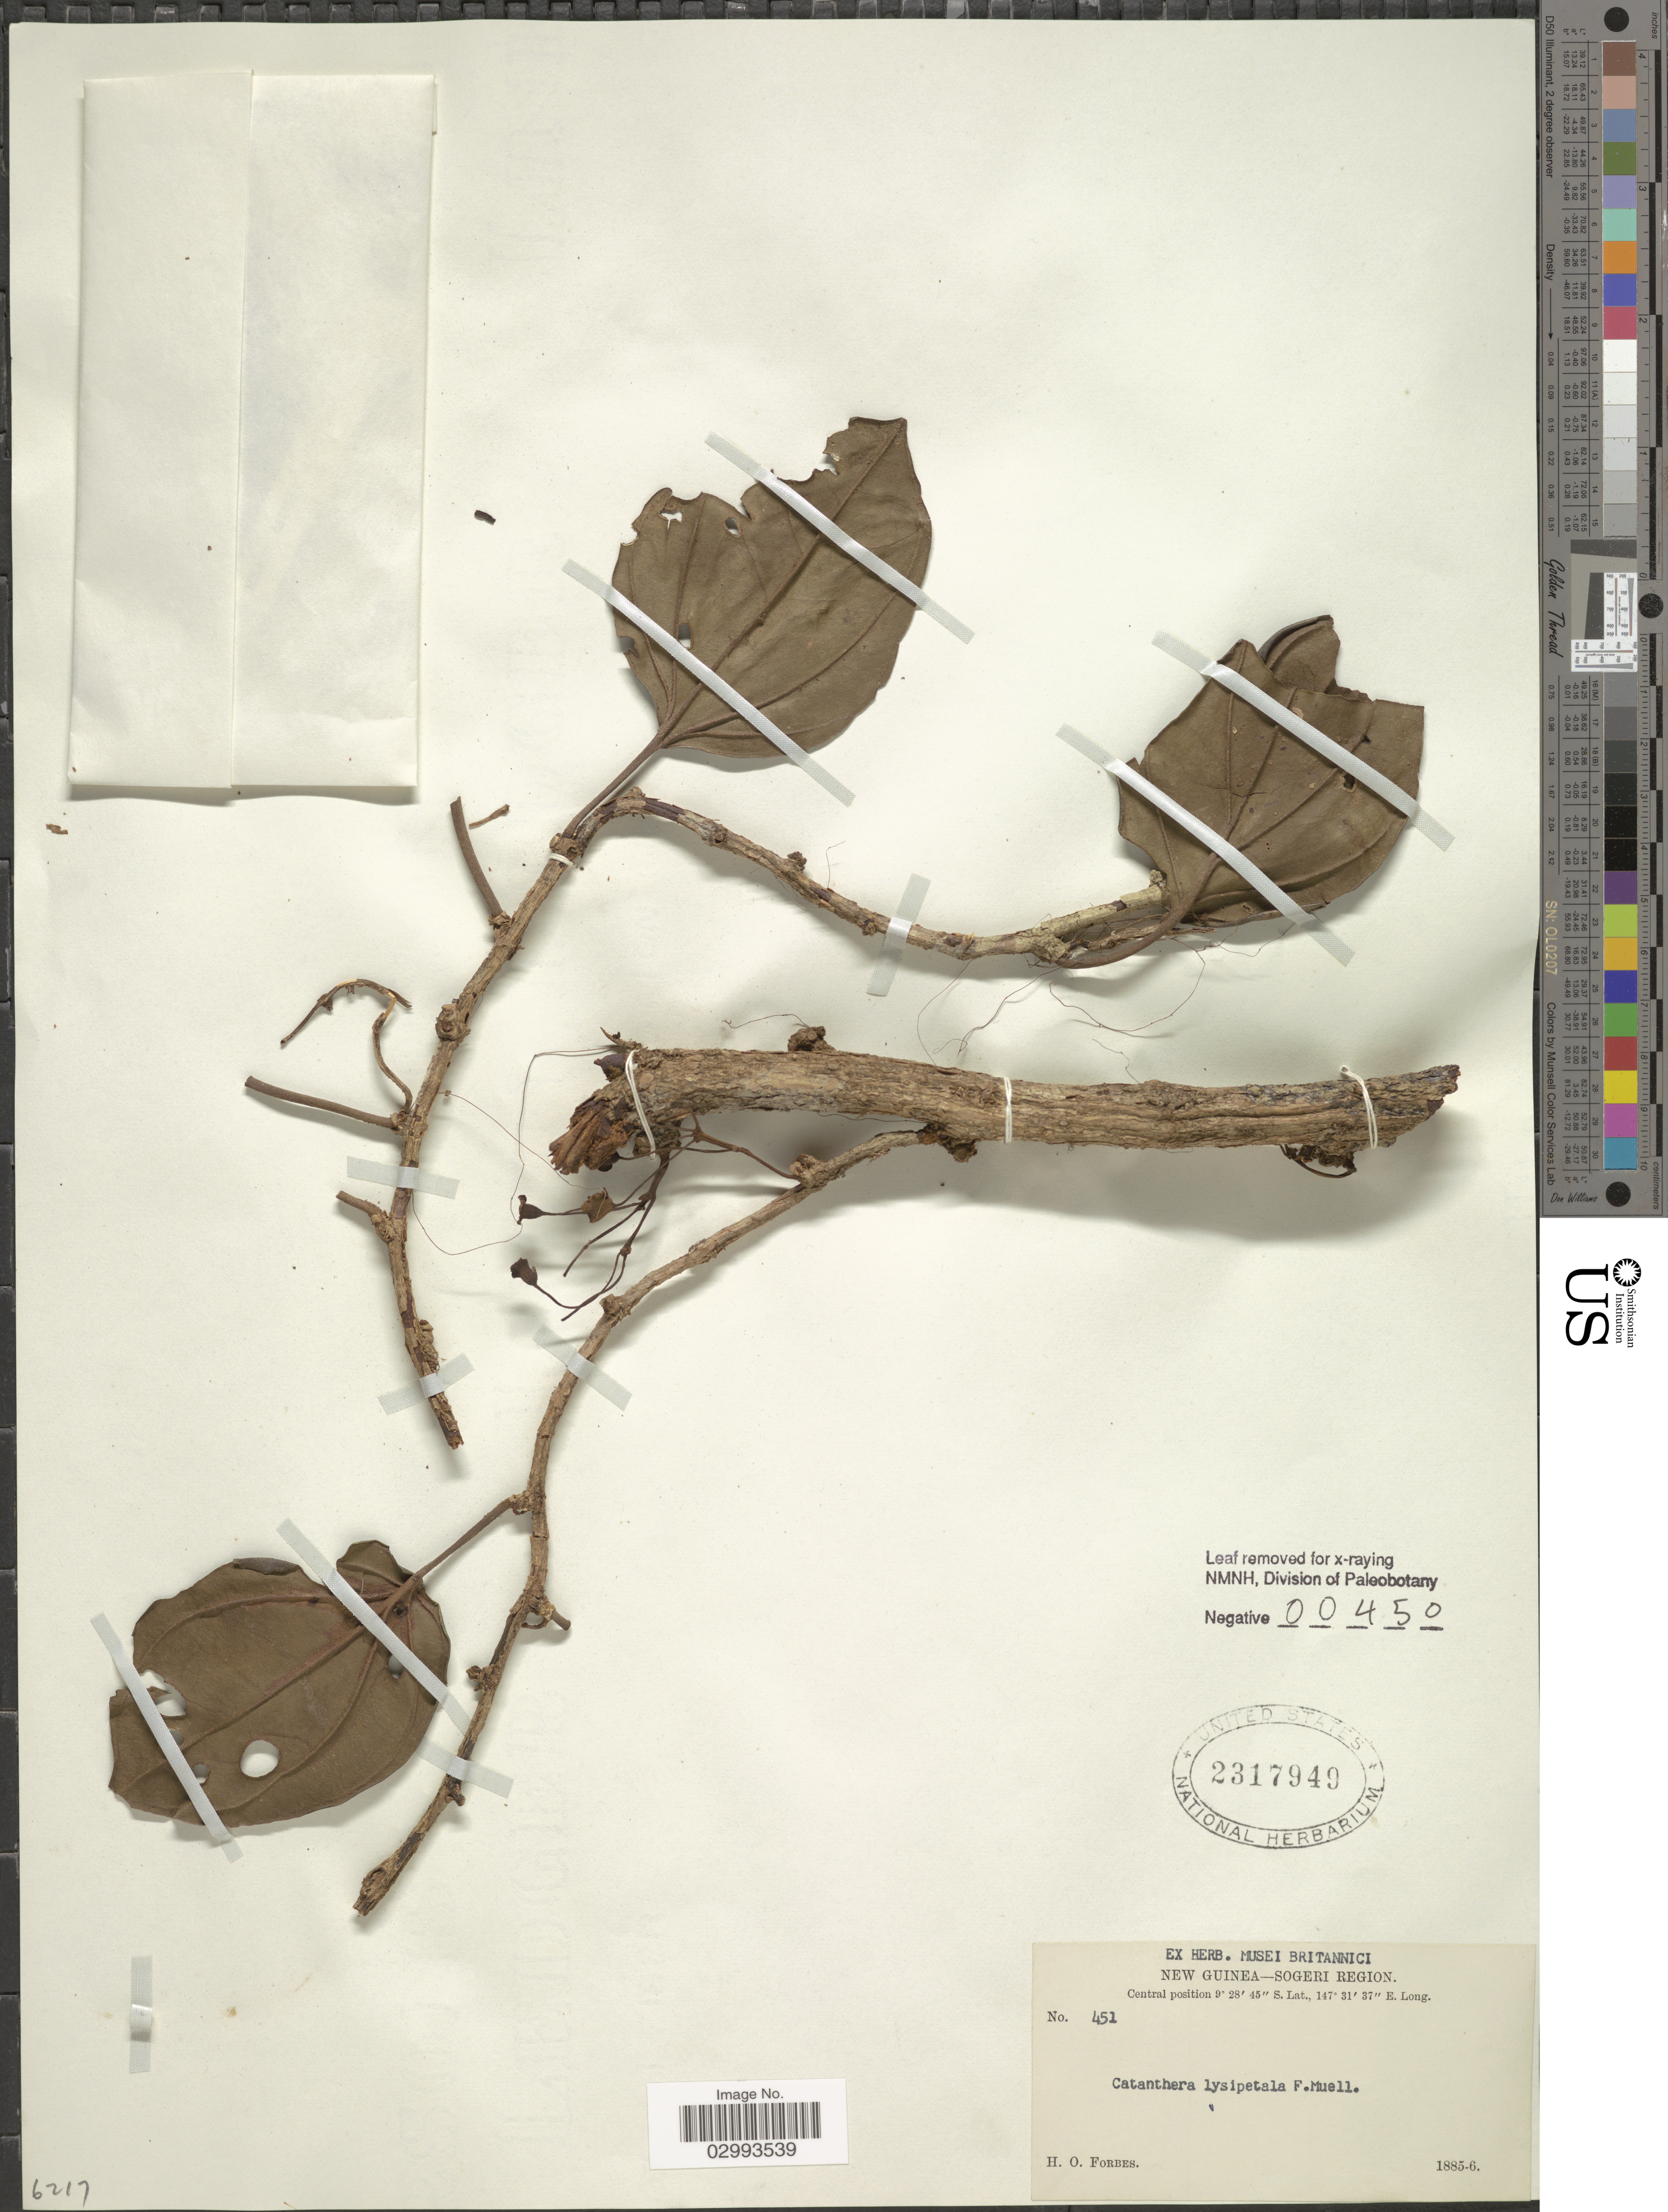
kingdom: Plantae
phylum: Tracheophyta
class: Magnoliopsida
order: Myrtales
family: Melastomataceae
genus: Catanthera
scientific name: Catanthera lysipetala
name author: F. Muell.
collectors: H. O. Forbes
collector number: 451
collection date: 1885/1886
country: Papua New Guinea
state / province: Central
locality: New Guinea- Sogeri region. Central position.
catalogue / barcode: US 2317940